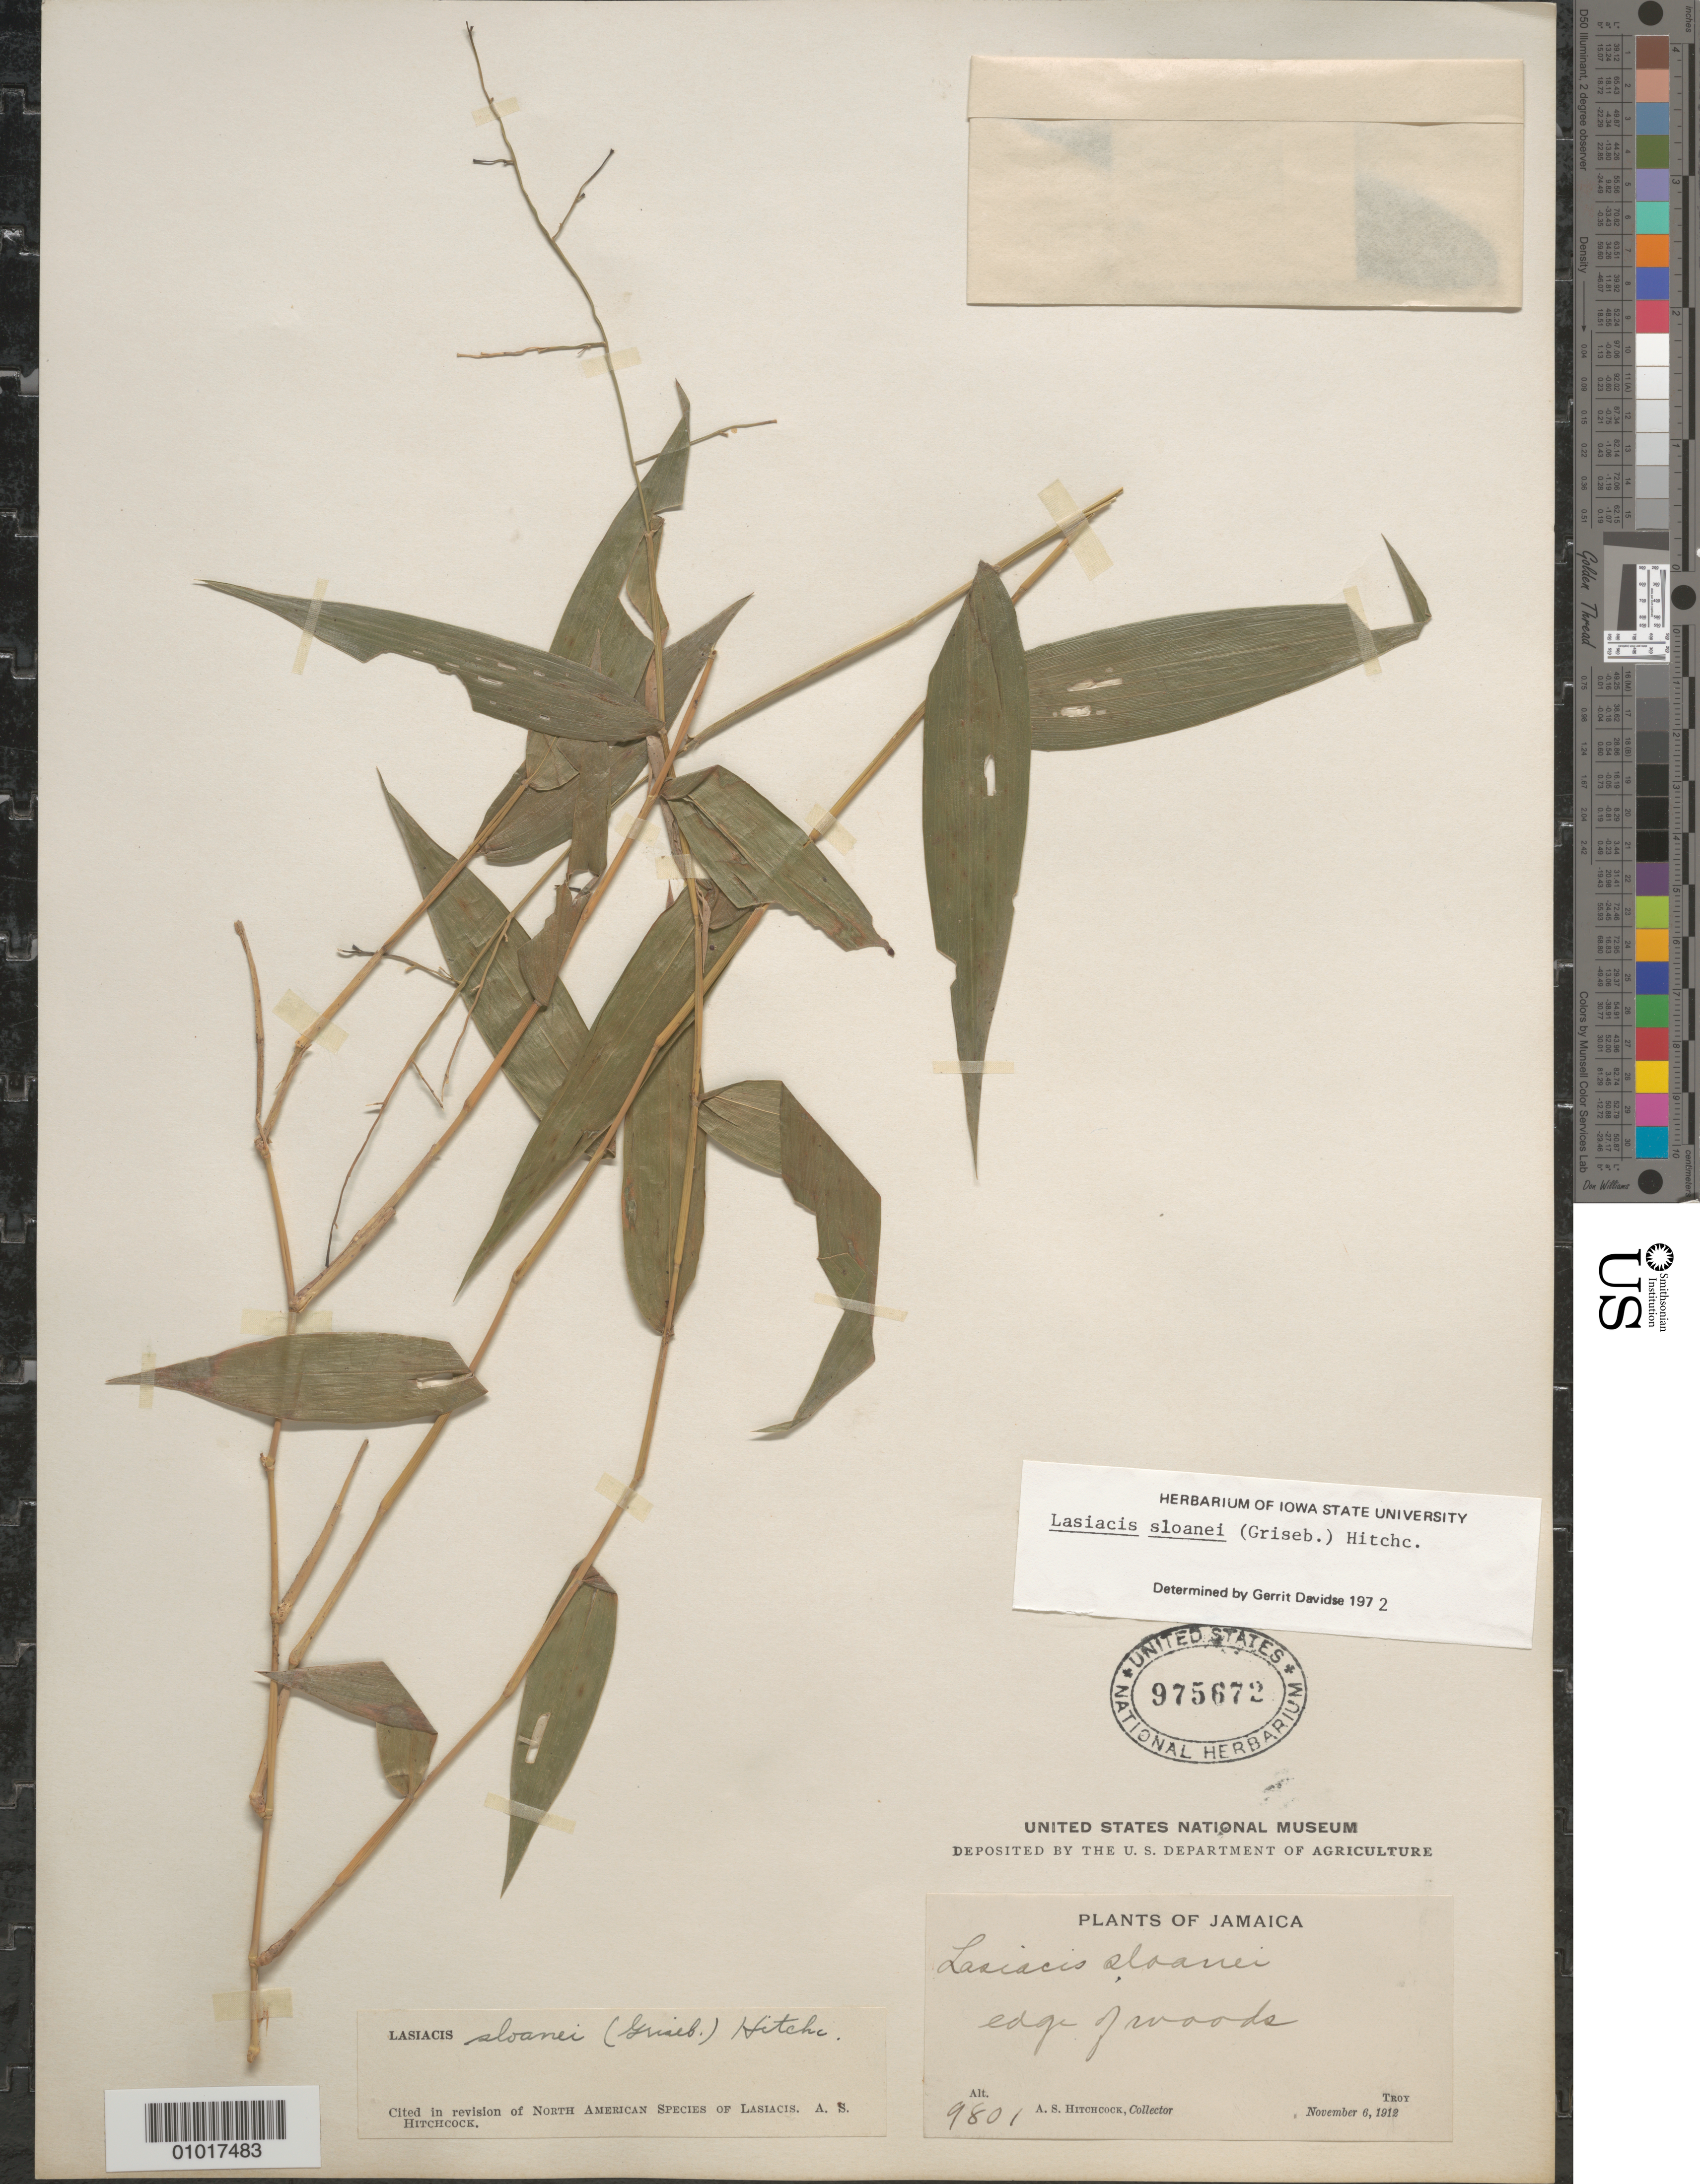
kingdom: Plantae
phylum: Tracheophyta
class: Liliopsida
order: Poales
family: Poaceae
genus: Lasiacis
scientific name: Lasiacis sloanei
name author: (Griseb.) Hitchc.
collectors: A. S. Hitchcock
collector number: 9801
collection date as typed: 06 Nov 1912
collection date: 1912-11-06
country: Jamaica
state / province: Trelawny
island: Jamaica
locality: Troy, edge of woods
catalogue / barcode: US 975672